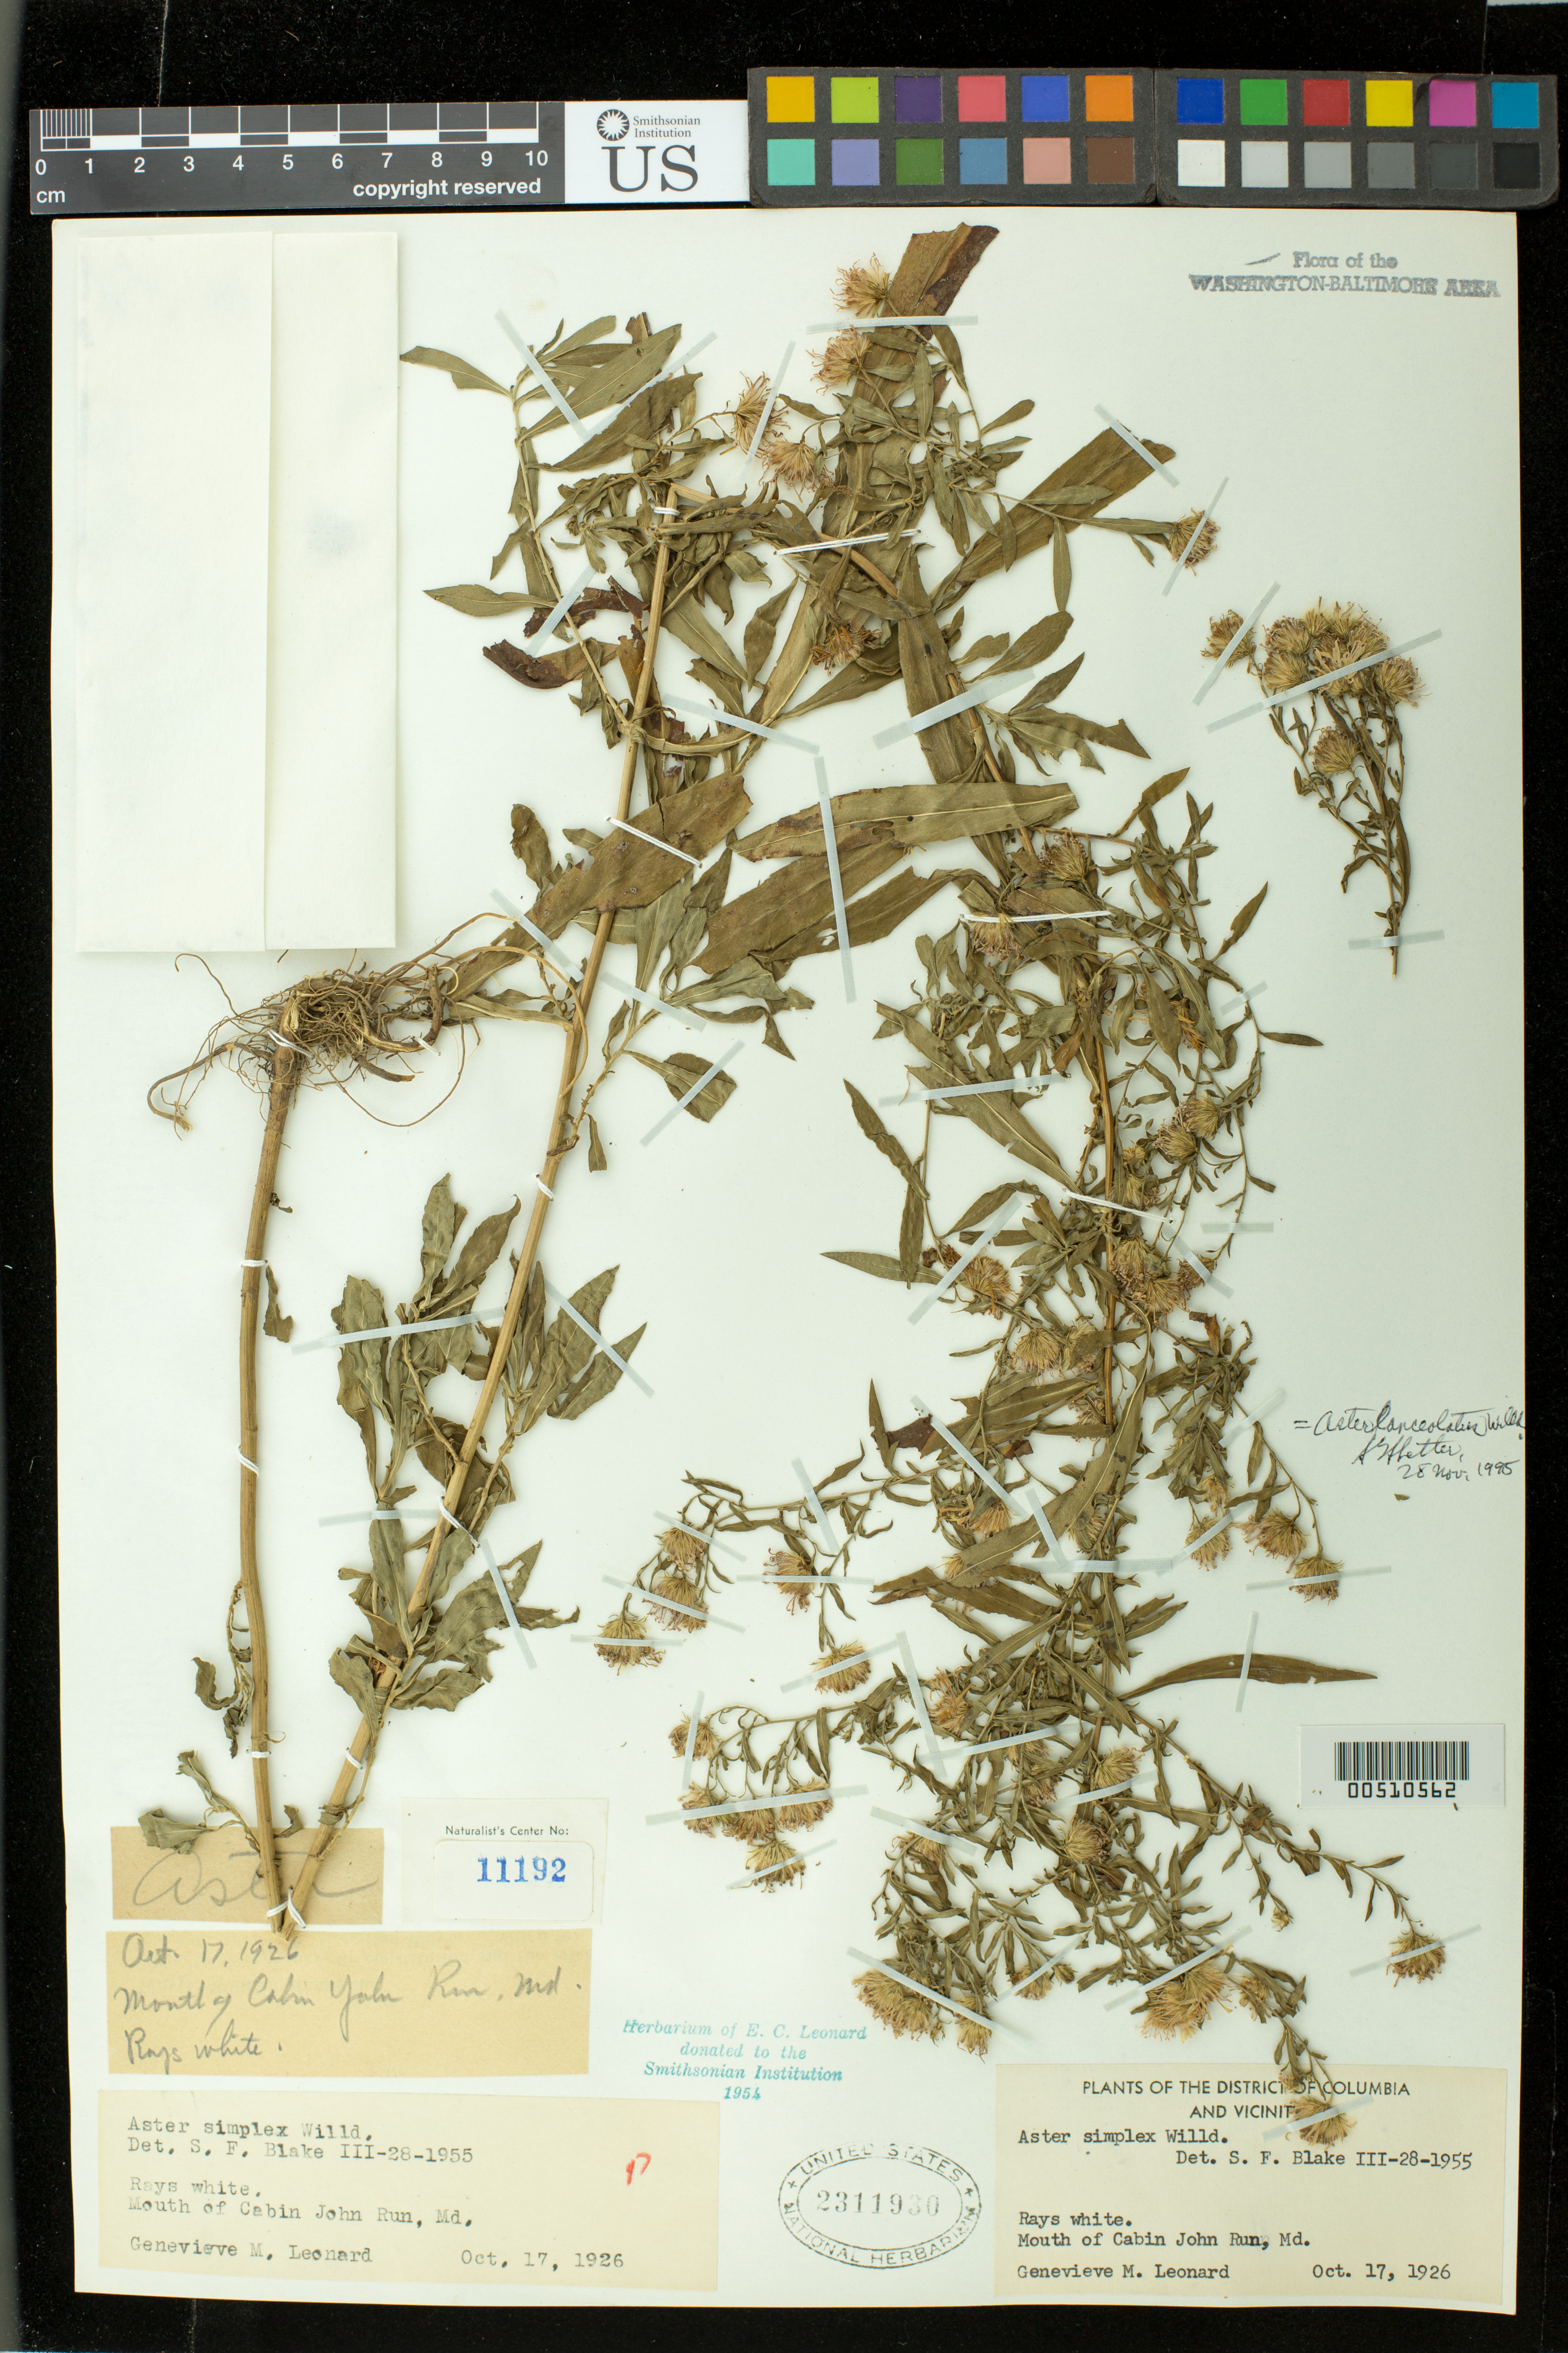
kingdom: Plantae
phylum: Tracheophyta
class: Magnoliopsida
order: Asterales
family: Asteraceae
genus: Symphyotrichum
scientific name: Symphyotrichum lanceolatum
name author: (Willd.) G.L. Nesom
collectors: G. M. Leonard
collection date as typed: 17 Oct 1926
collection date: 1926-10-17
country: United States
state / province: Maryland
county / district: Montgomery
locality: Mouth of Cabin John Run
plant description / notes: Specimens returned from Naturalist Center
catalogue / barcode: US 2311930